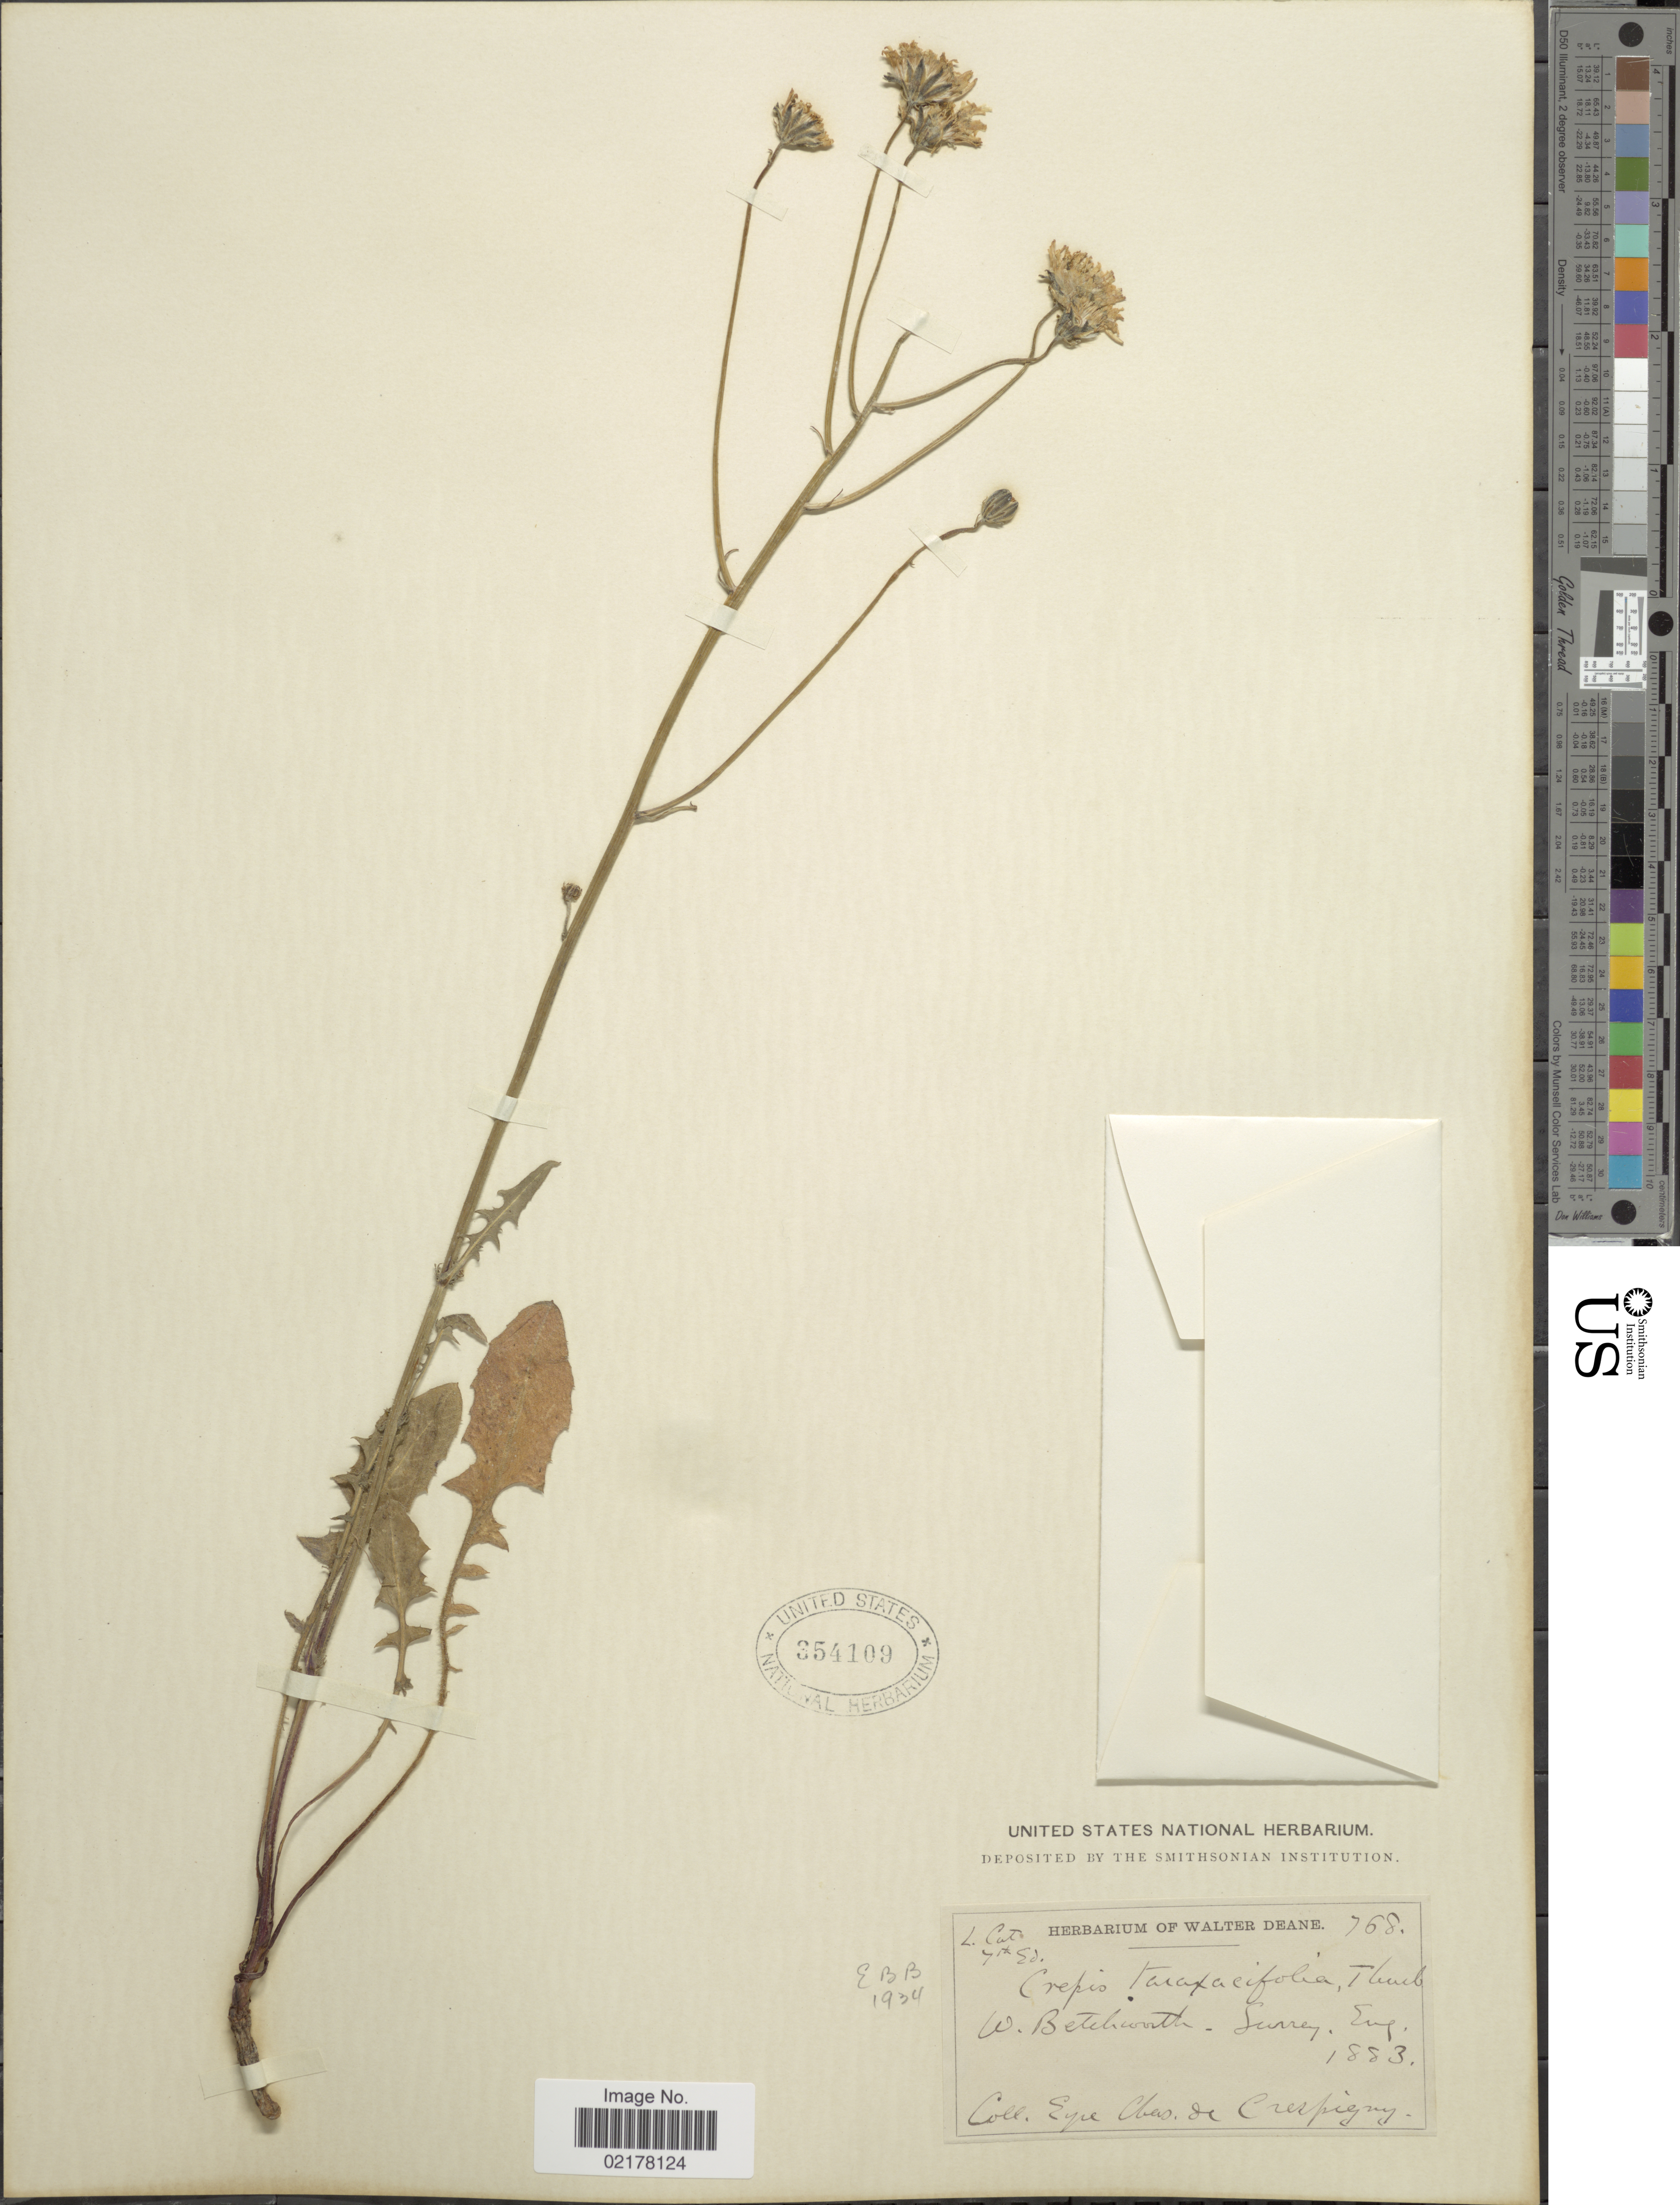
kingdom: Plantae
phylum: Tracheophyta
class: Magnoliopsida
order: Asterales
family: Asteraceae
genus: Crepis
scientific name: Crepis vesicaria subsp. taraxacifolia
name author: (Thuill.) Thell.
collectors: E. de Crespigny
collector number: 768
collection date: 1883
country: United Kingdom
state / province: England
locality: W. Betchworth Surrey.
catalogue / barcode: US 354109